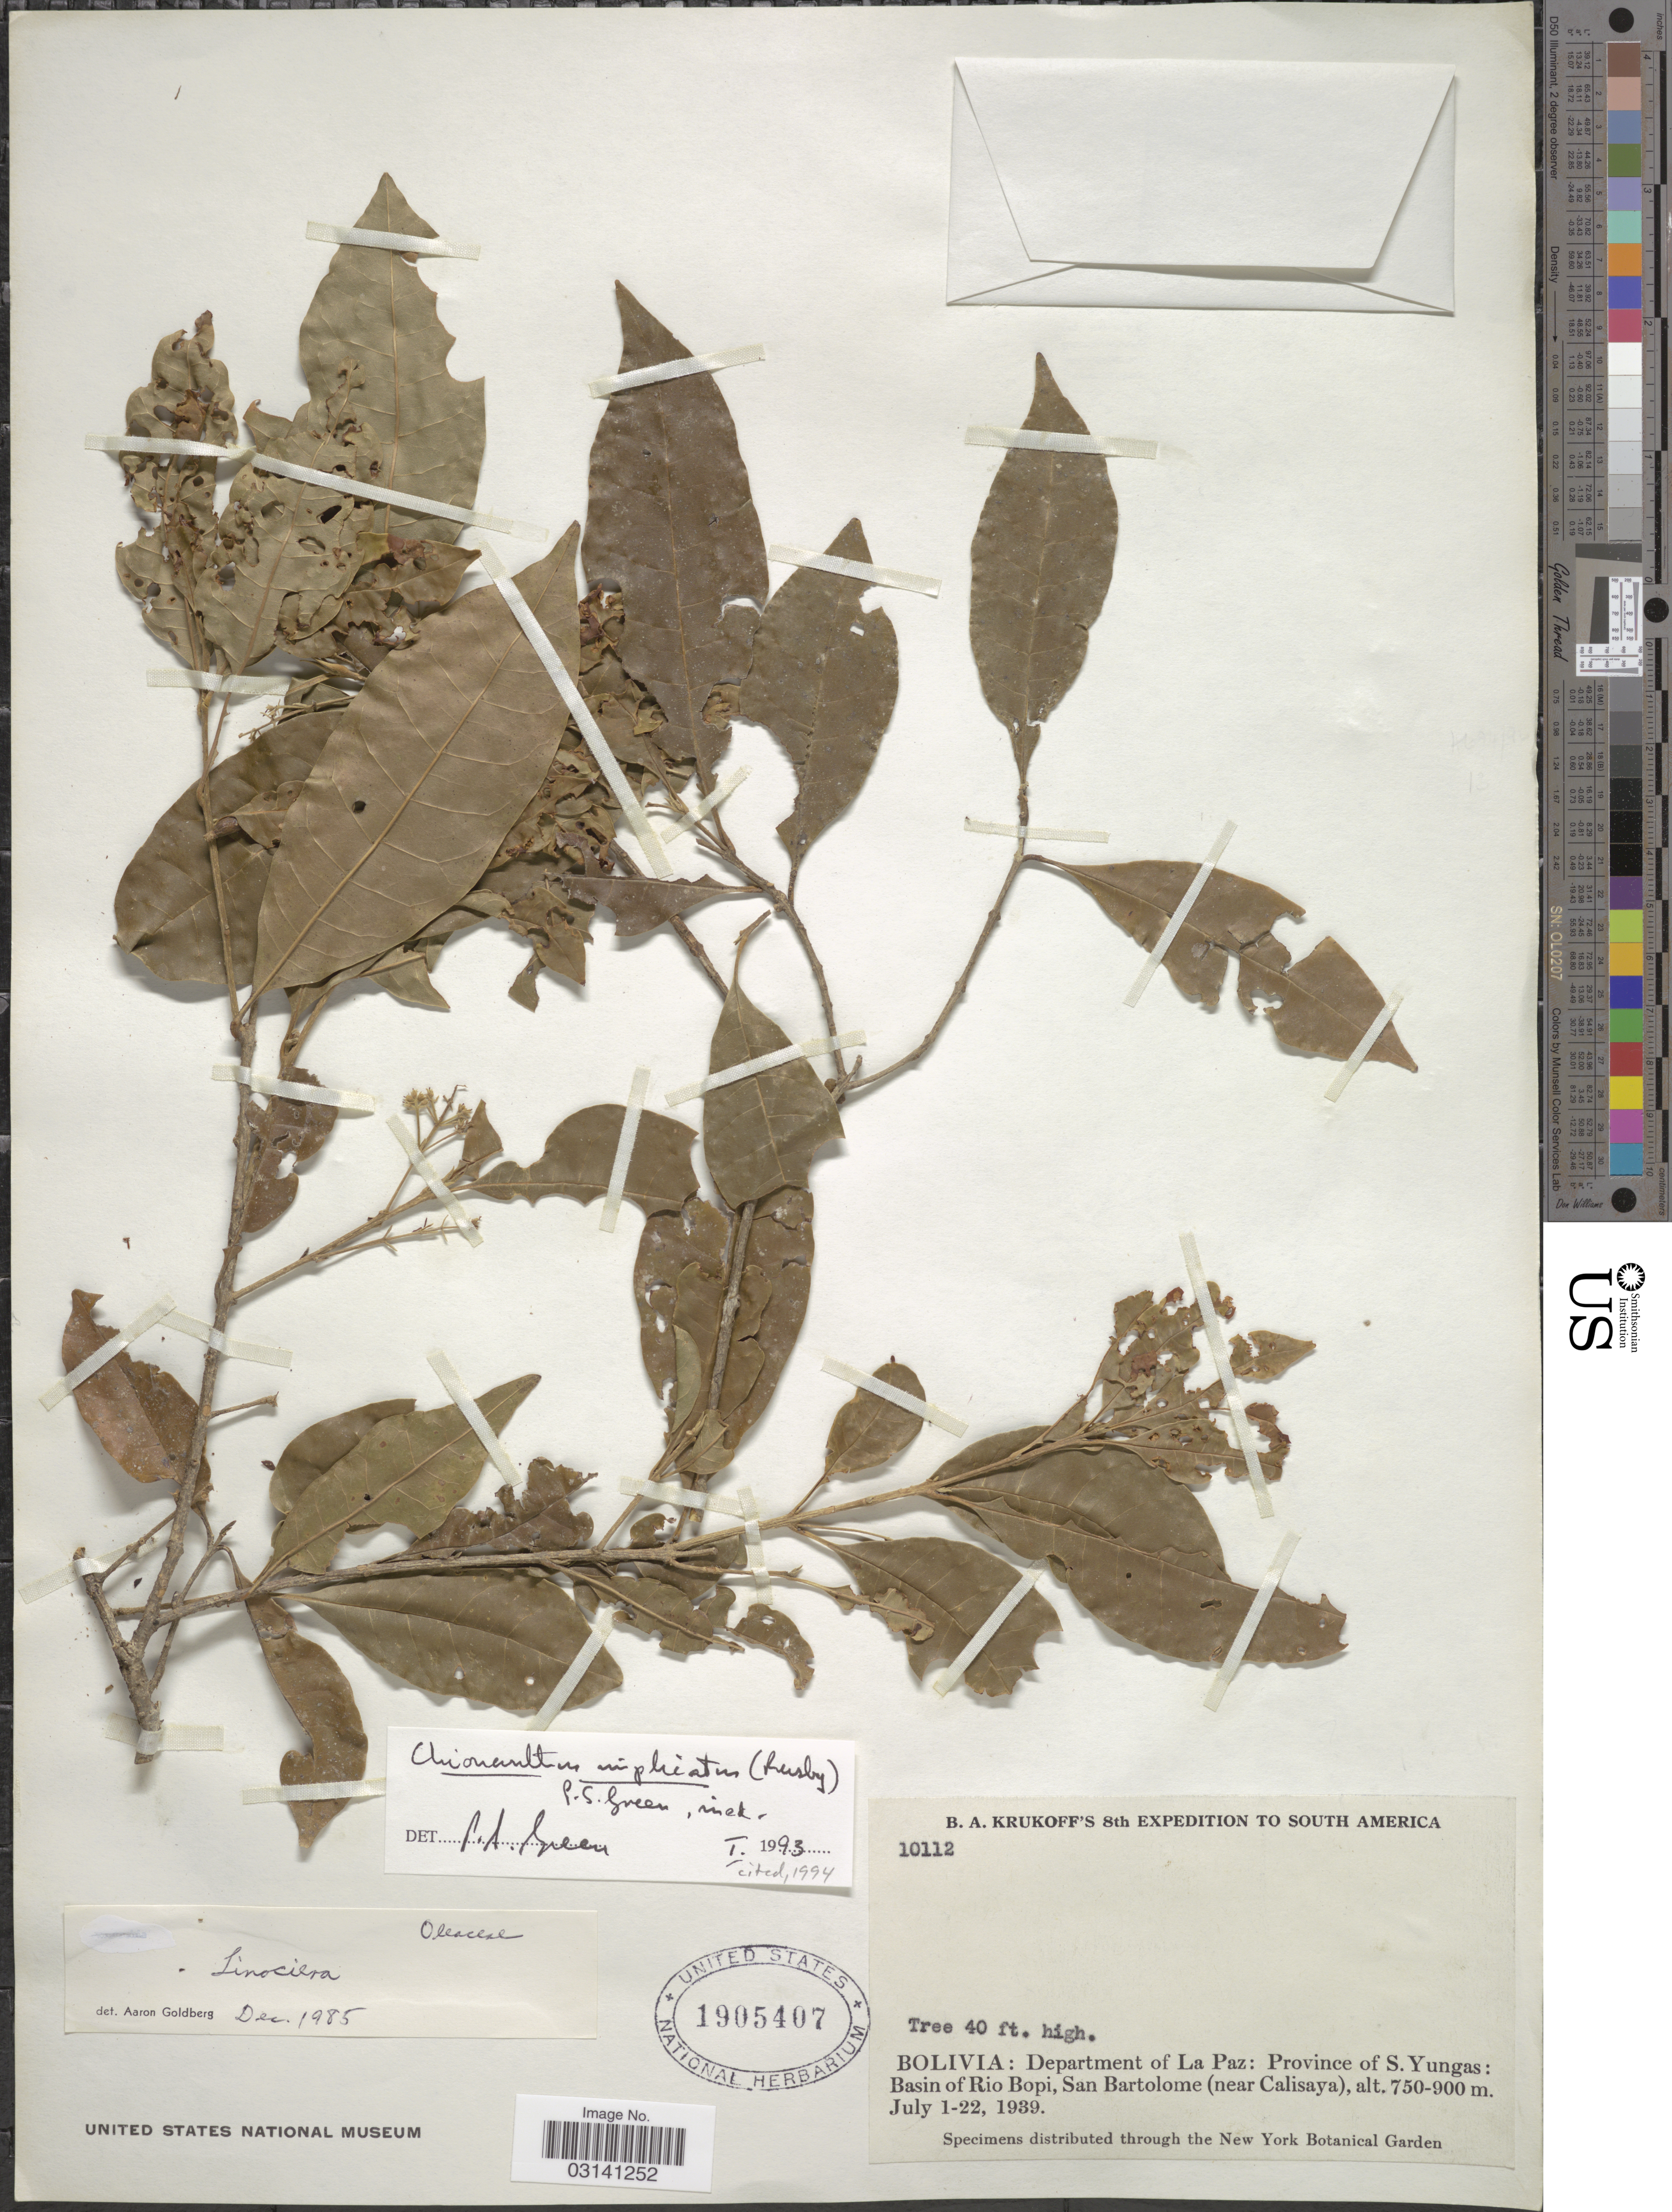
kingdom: Plantae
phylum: Tracheophyta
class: Magnoliopsida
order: Lamiales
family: Oleaceae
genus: Chionanthus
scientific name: Chionanthus implicatus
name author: (Rusby) P.S. Green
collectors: B. A. Krukoff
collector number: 10112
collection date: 1939-07-01/1939-07-22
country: Bolivia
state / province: La Paz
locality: Department of La Paz: Province of S. Yungas: Basin of Rio Bopi, San Bartolome (near Calisaya).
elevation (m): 750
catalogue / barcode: US 1905407